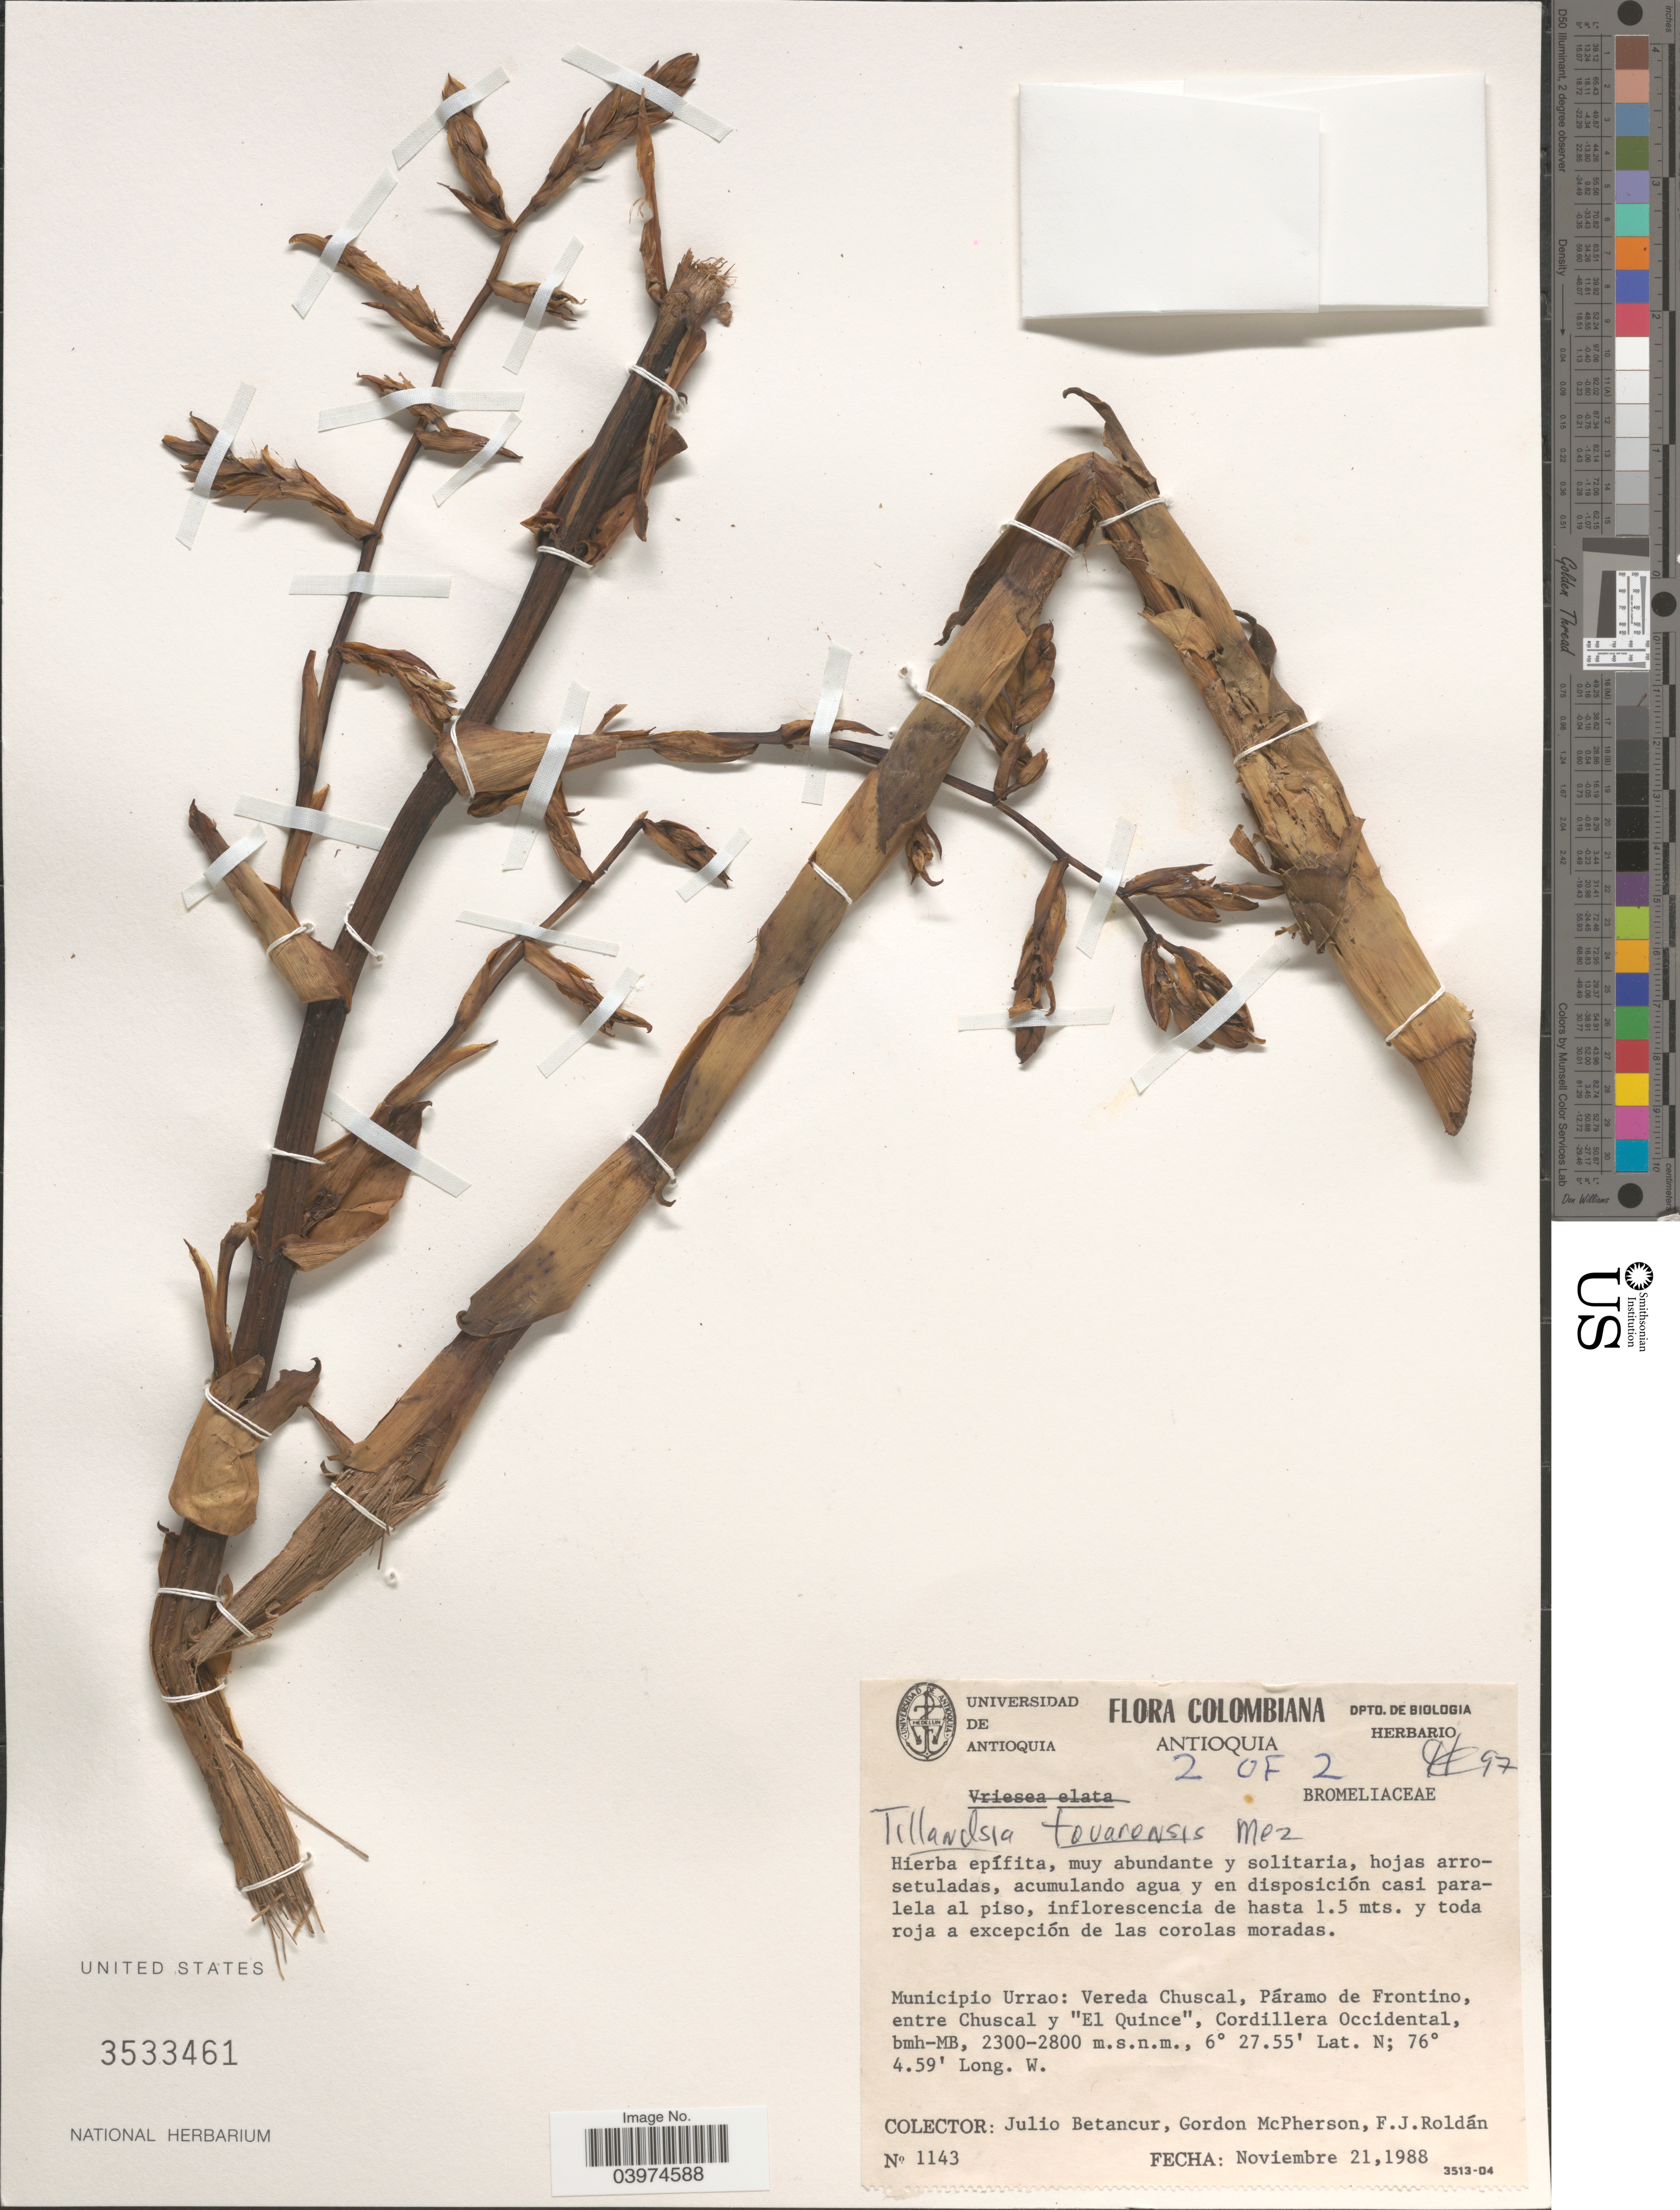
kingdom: Plantae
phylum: Tracheophyta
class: Liliopsida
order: Poales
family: Bromeliaceae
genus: Tillandsia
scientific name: Tillandsia tovarensis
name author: Mez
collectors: J. Betancur, G. D. McPherson & F. J. Roldán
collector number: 1143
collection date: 1988-11-21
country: Colombia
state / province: Antioquia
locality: Municipio Urrao: Vereda Chuscal, Páramo de Frontino, entre Chuscal y "El Quince", Cordillera Occidental, bmh-MB.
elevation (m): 2300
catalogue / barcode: US 3533461